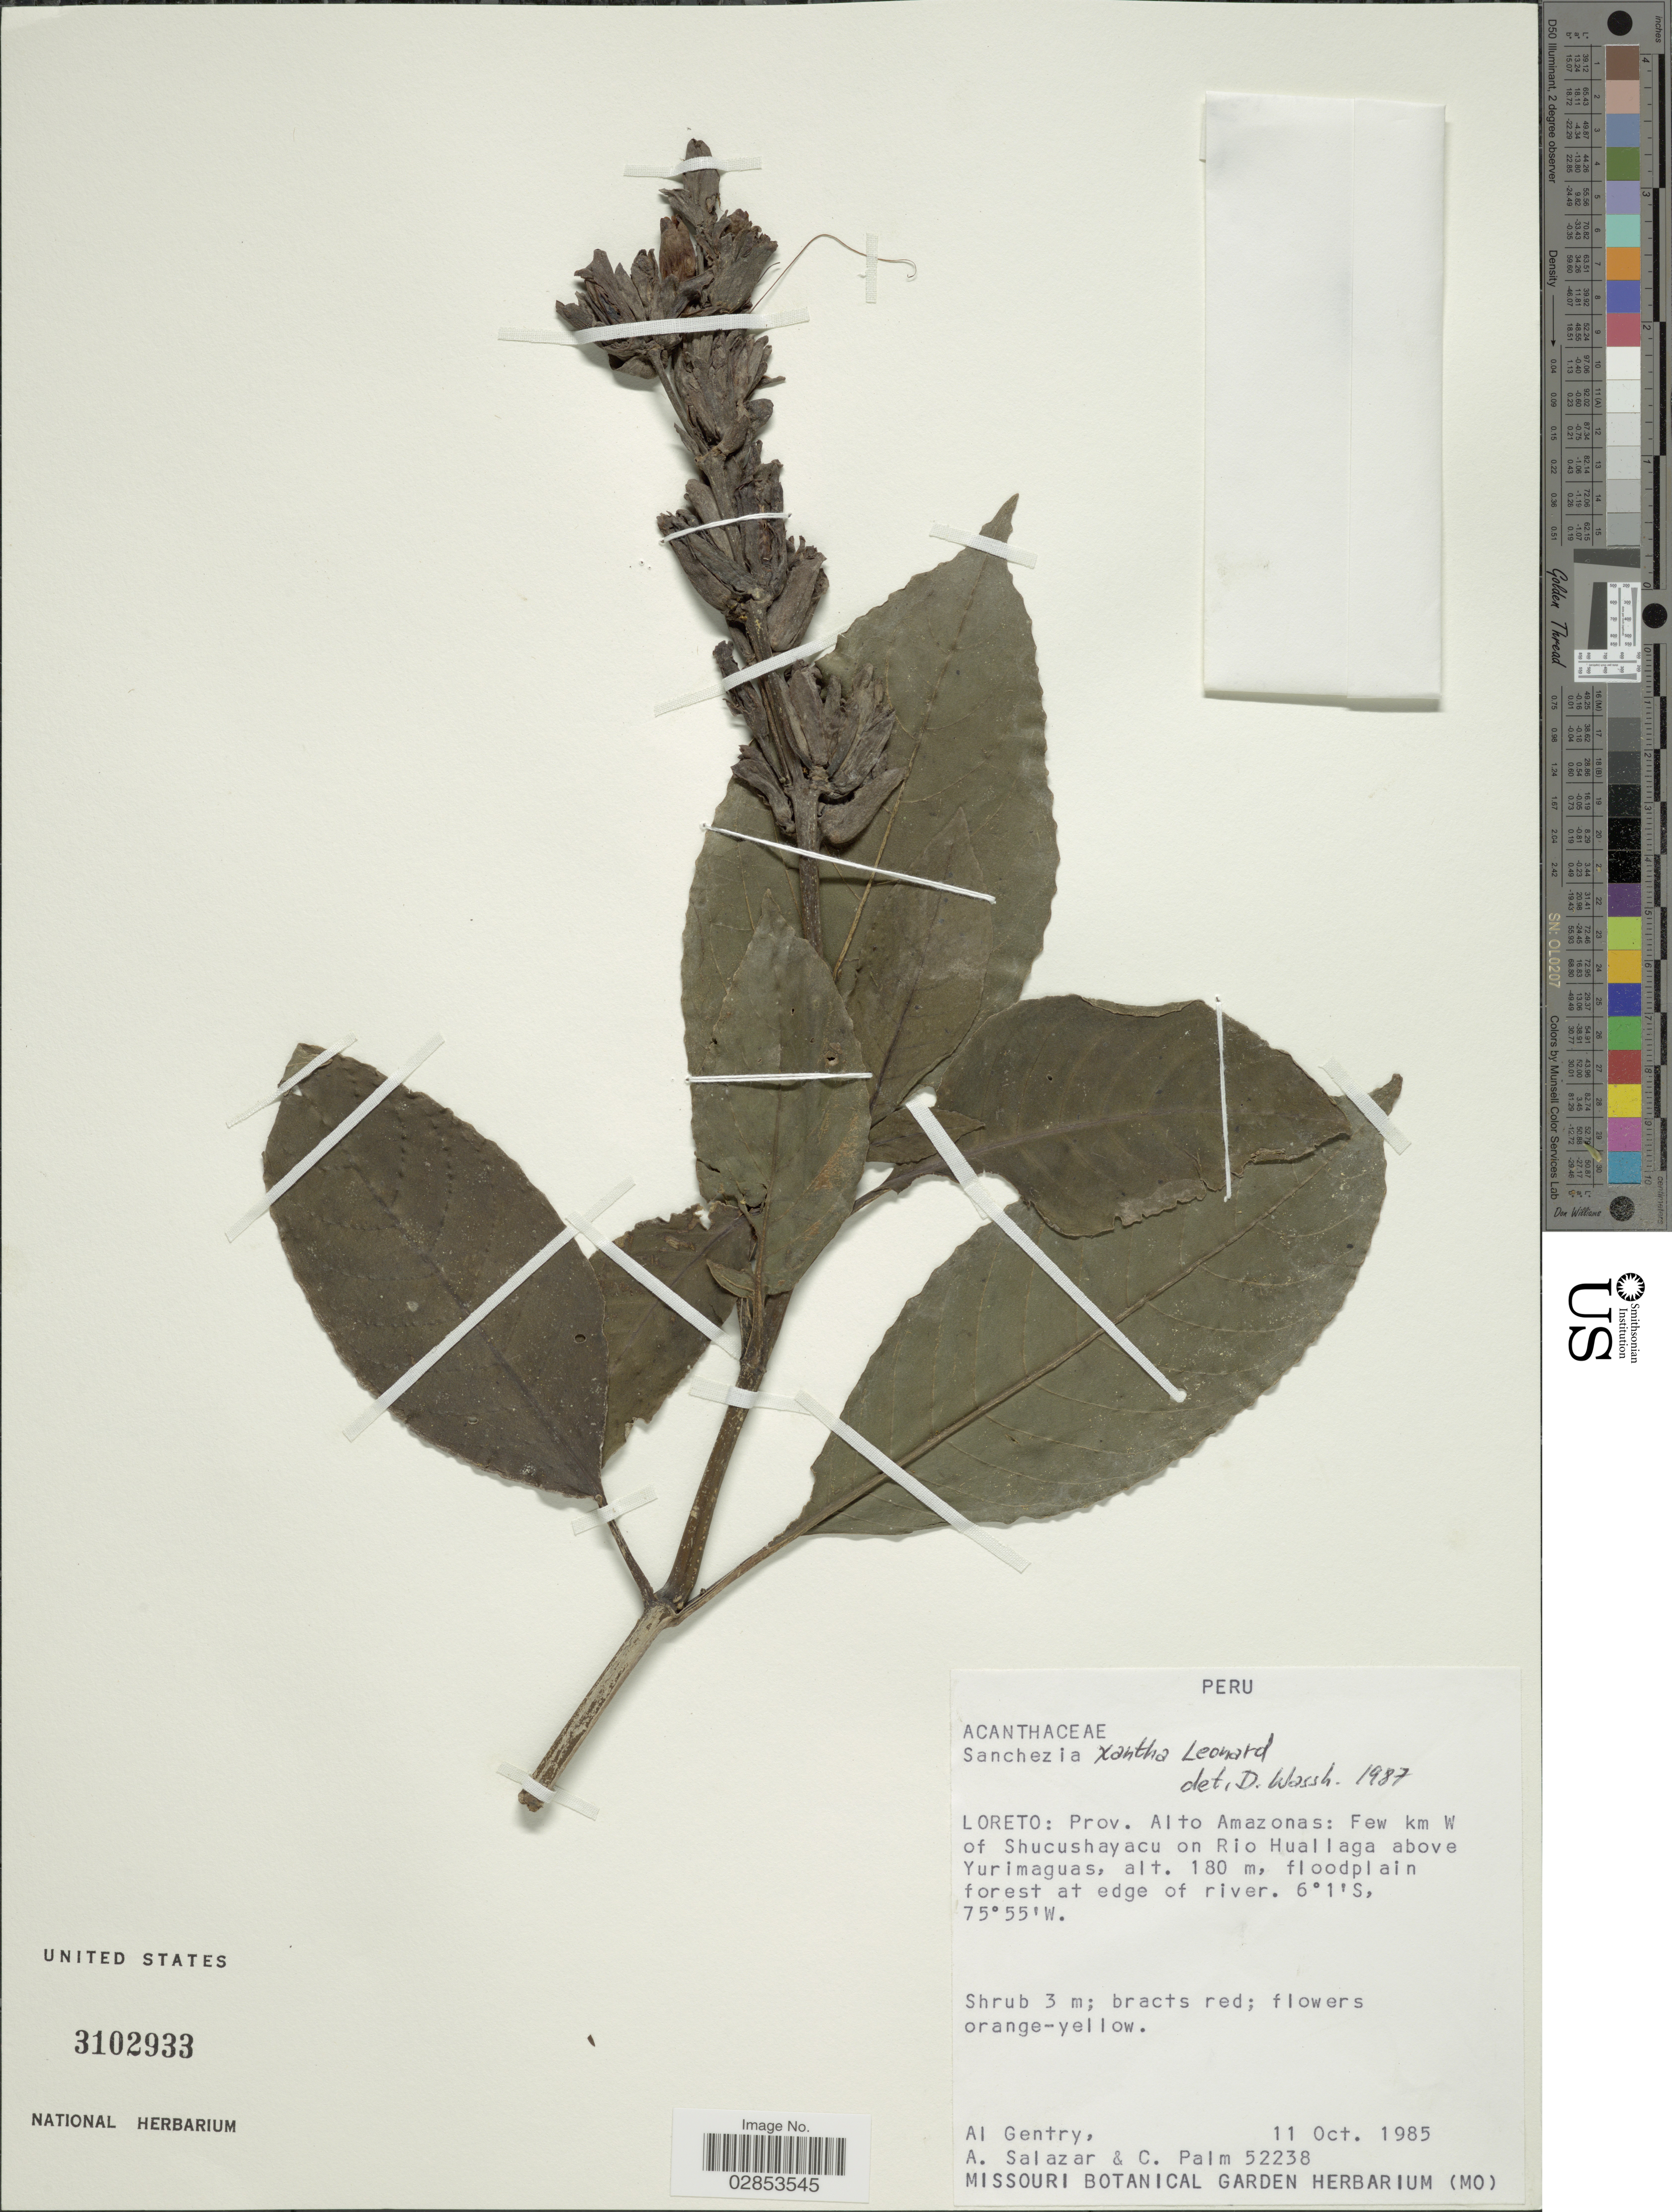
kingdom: Plantae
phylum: Tracheophyta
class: Magnoliopsida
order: Lamiales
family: Acanthaceae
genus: Sanchezia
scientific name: Sanchezia tarapotensis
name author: Leonard & L.B. Sm.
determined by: Azevedo, Igor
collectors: A. H. Gentry, A. Salazar & C. Palm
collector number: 52238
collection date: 1985-10-11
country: Peru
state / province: Loreto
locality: Prov. Alto Amazonas: Few km W of Shucushayacu on Rio Huallaga above Yurimaguas.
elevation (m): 180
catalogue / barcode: US 3102933